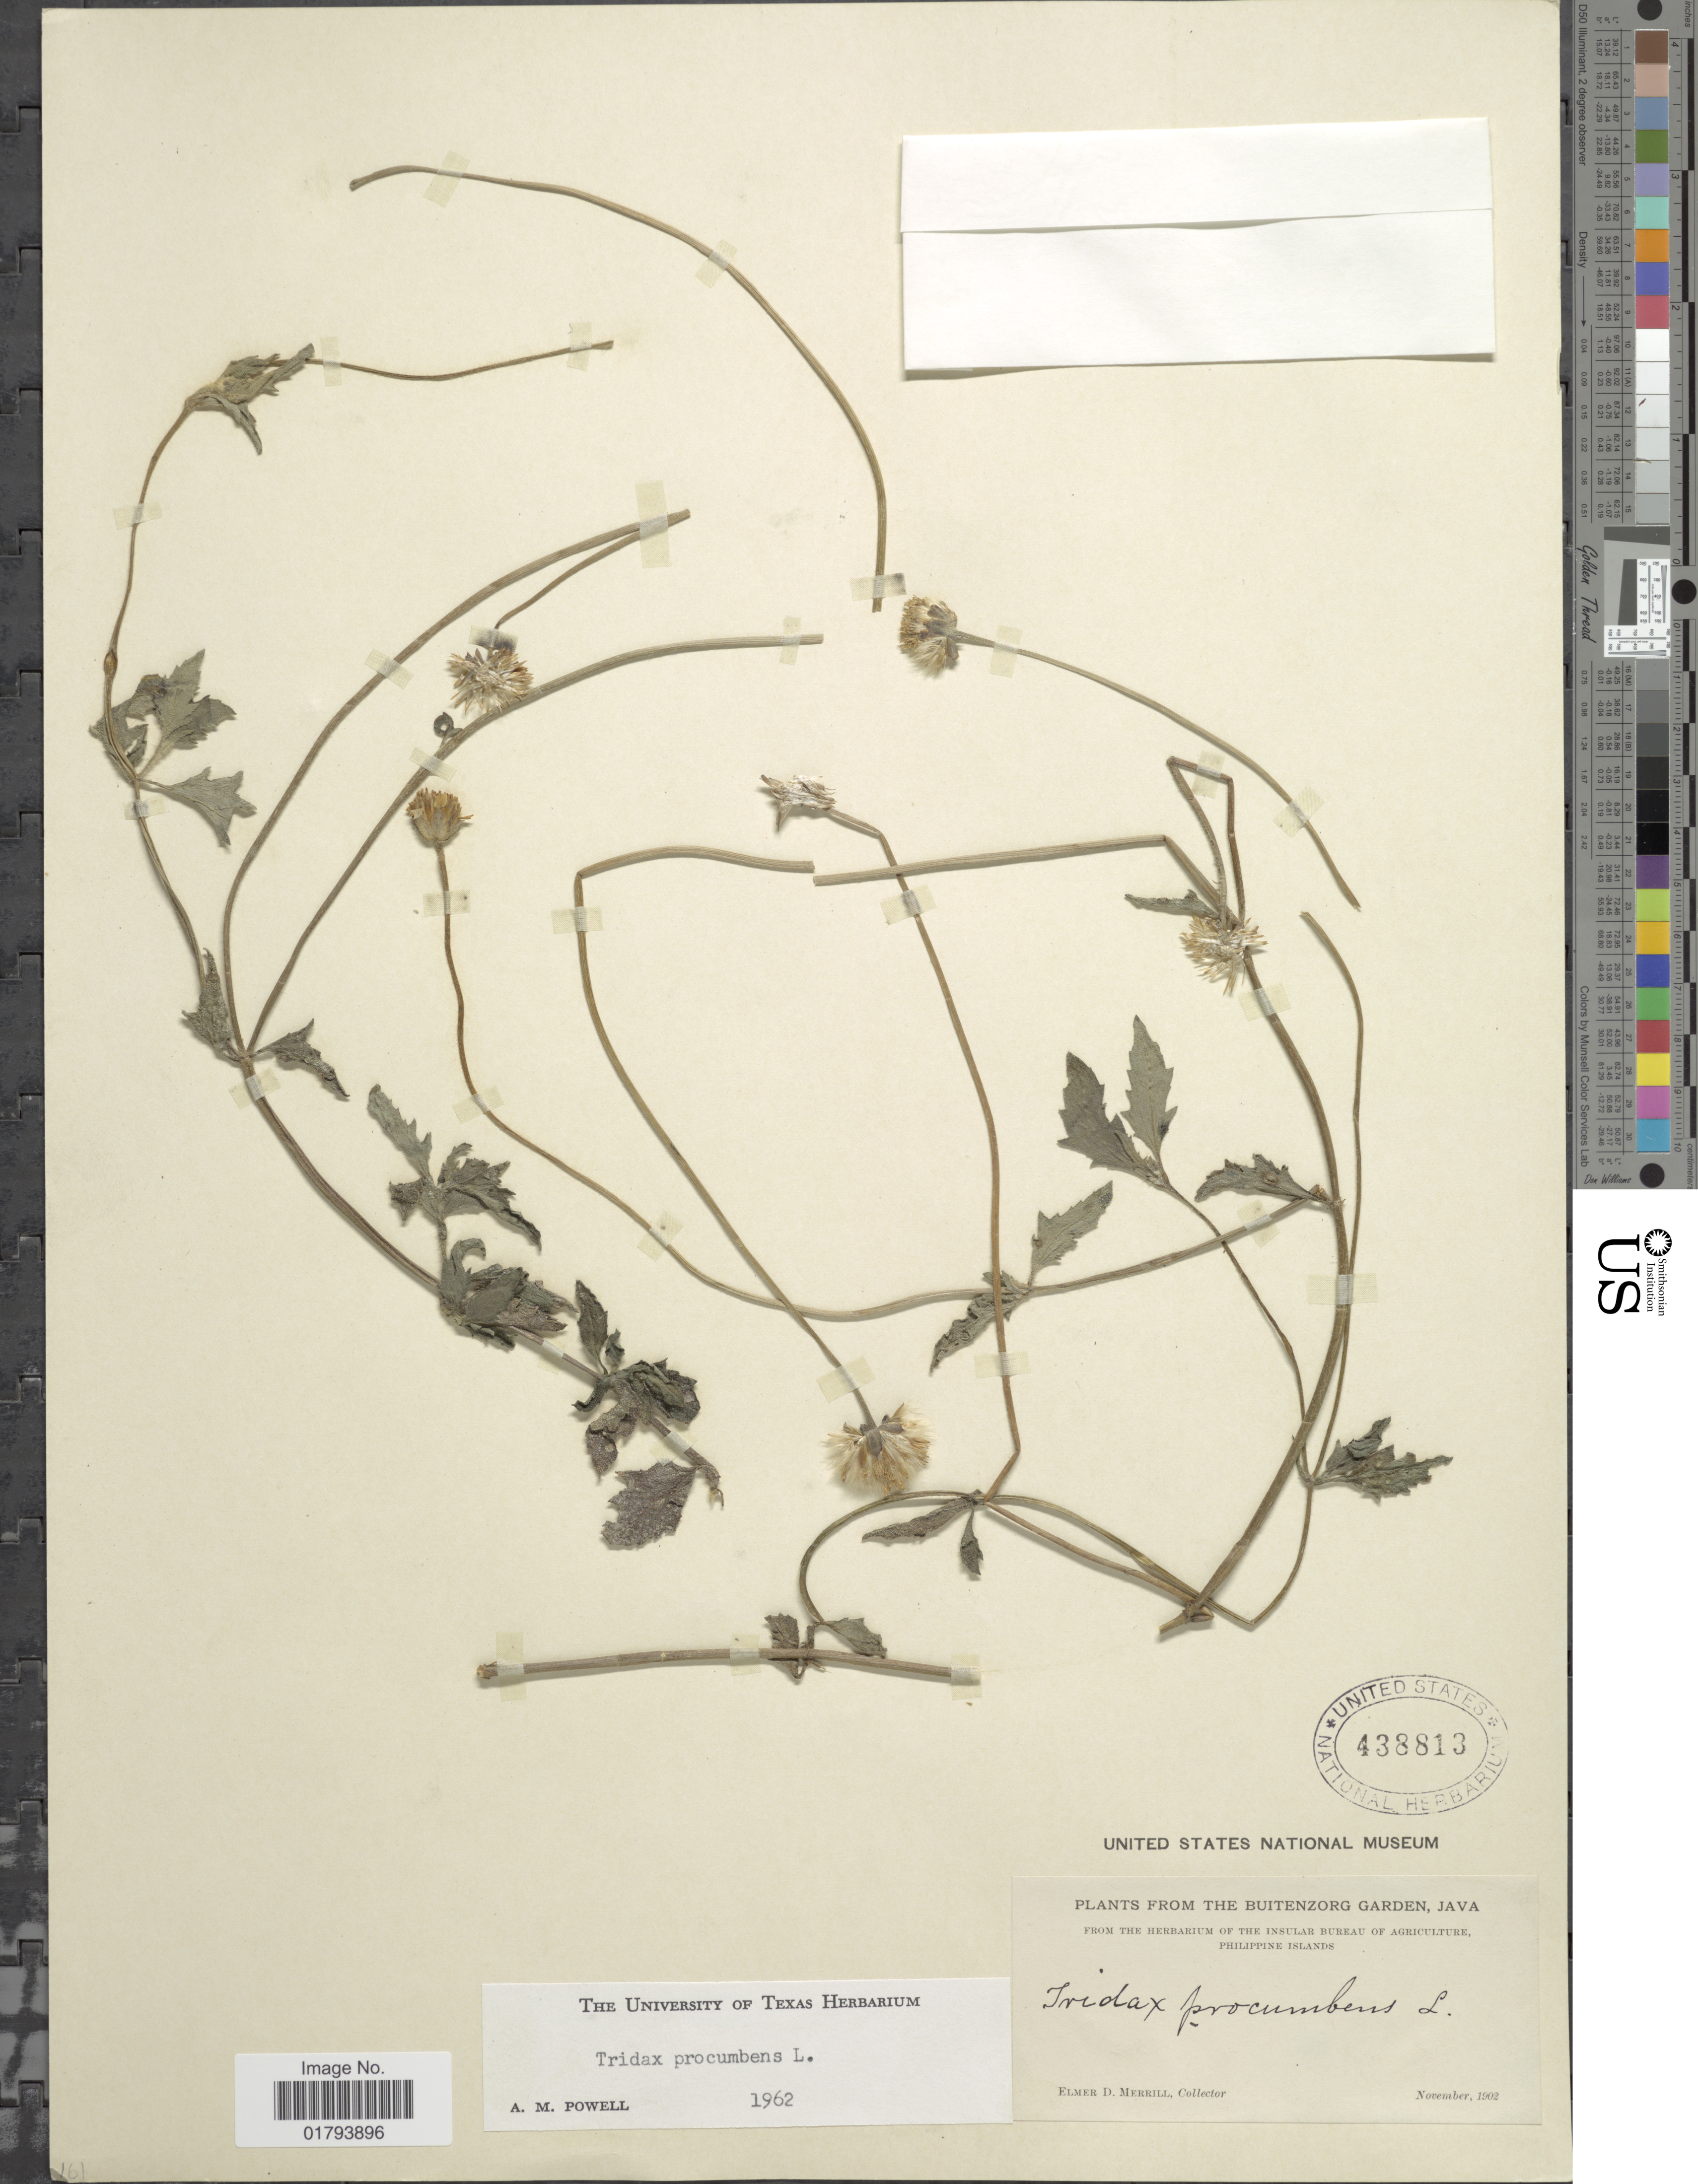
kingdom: Plantae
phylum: Tracheophyta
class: Magnoliopsida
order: Asterales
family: Asteraceae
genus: Tridax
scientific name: Tridax procumbens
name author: L.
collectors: E. D. Merrill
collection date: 1902-11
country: Indonesia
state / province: Java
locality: The Buitenzorg Garden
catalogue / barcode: US 438813